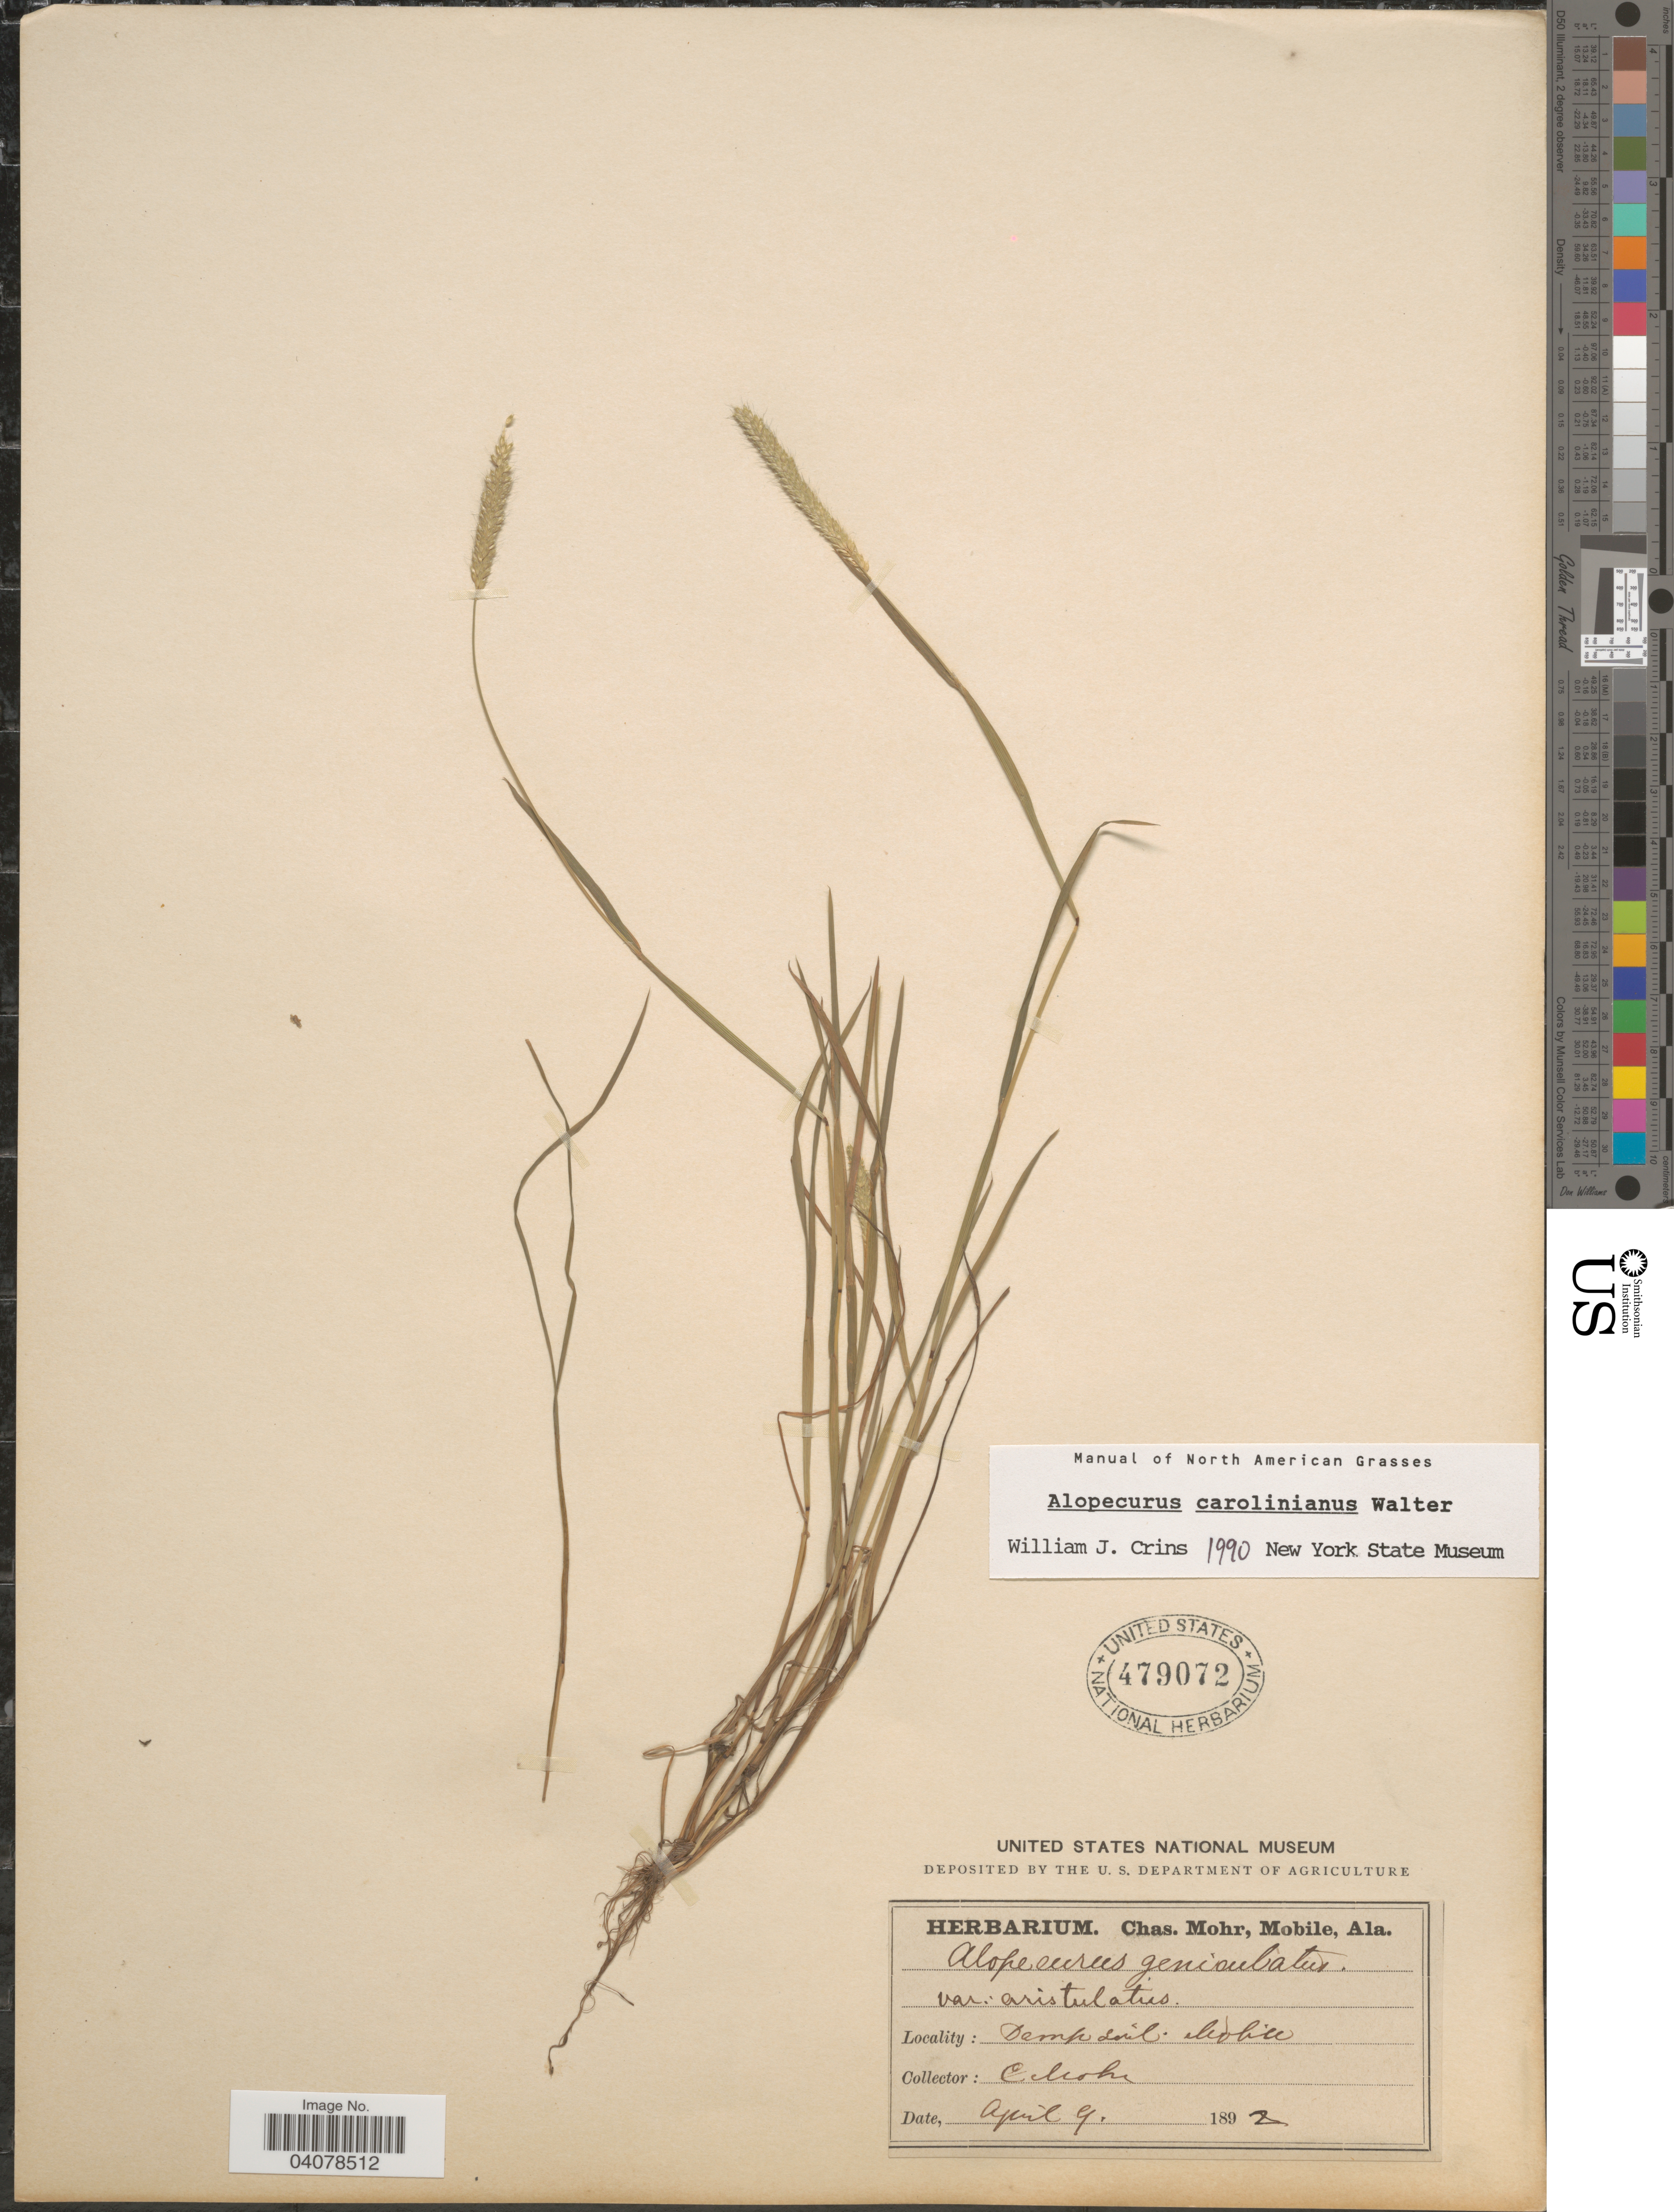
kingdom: Plantae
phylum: Tracheophyta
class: Liliopsida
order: Poales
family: Poaceae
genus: Alopecurus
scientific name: Alopecurus aequalis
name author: Sobol.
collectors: C. T. Mohr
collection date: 1892-04-09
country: United States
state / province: Alabama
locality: Damp soil. Mobile.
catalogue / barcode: US 479072